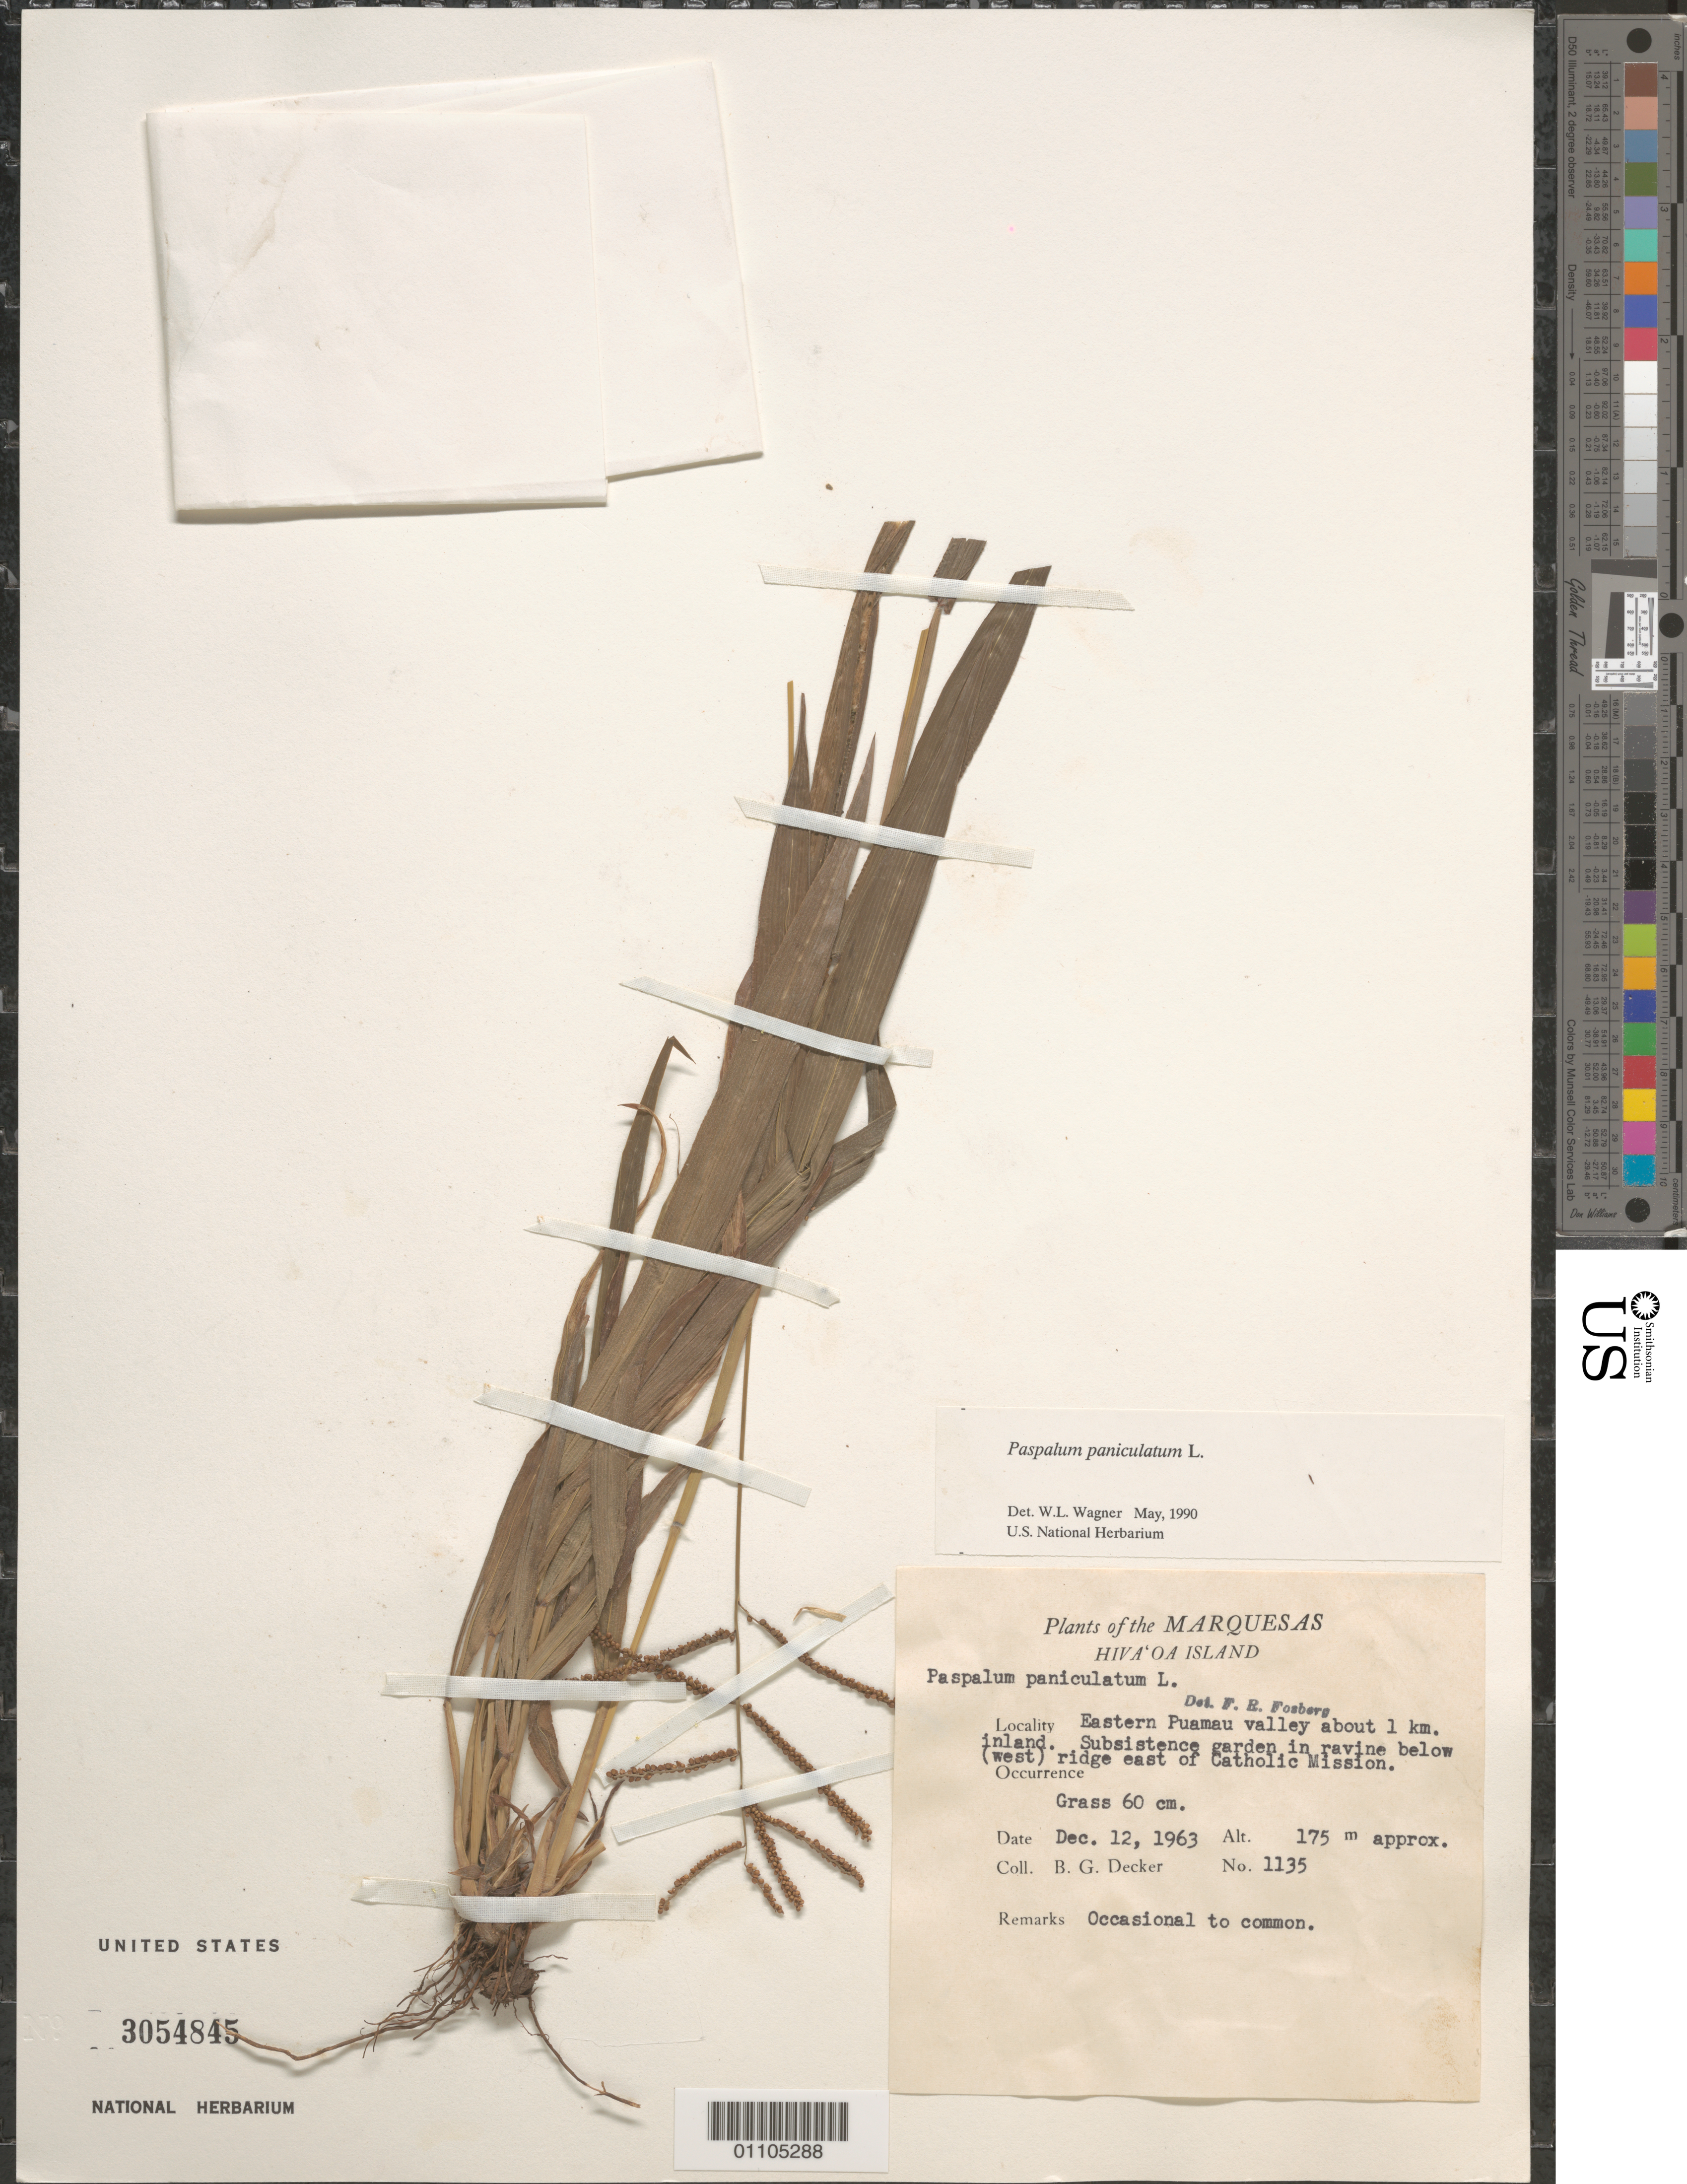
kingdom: Plantae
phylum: Tracheophyta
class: Liliopsida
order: Poales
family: Poaceae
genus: Paspalum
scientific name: Paspalum paniculatum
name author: L.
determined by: Wagner, W. L., (BOT), Smithsonian Institution - National Museum of Natural History (UNITED STATES)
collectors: B. G. Decker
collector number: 1135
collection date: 1963-12-12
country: French Polynesia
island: Hiva Oa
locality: E Puamau Valley, 1 km inland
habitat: Subsistence garden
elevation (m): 175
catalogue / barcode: US 3054845